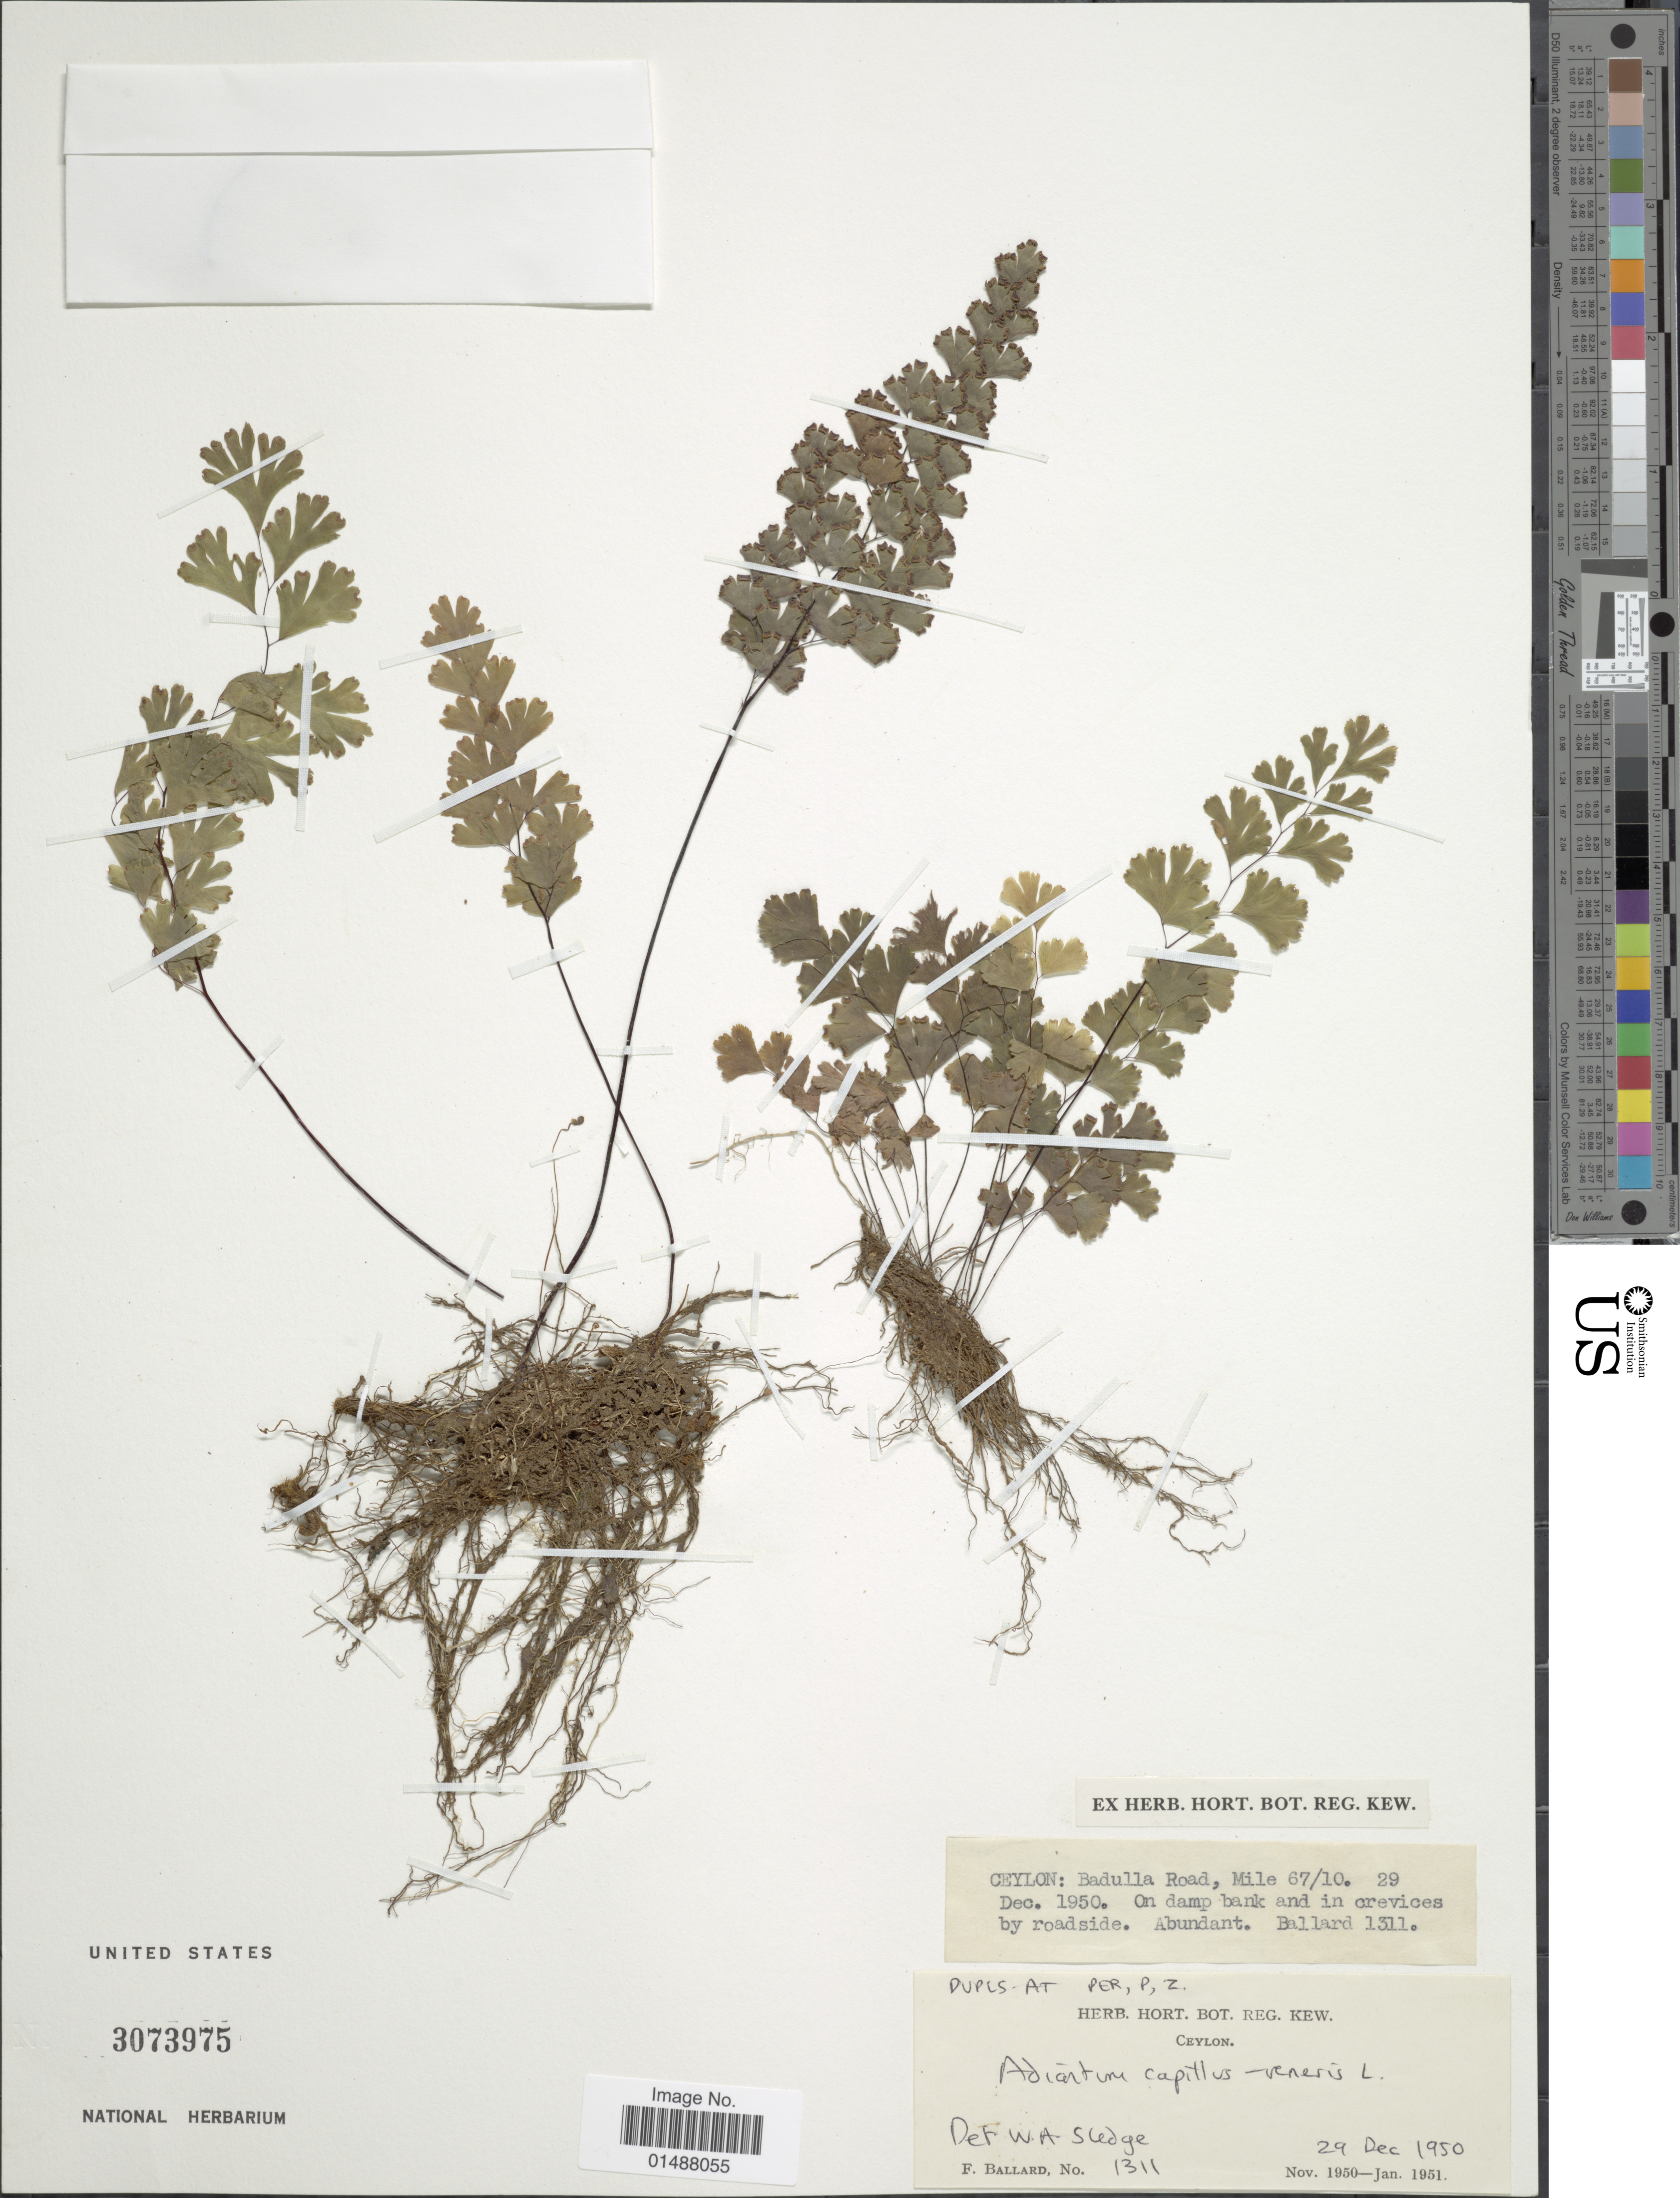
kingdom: Plantae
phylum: Tracheophyta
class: Polypodiopsida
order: Polypodiales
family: Pteridaceae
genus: Adiantum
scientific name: Adiantum capillus-veneris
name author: L.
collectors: F. Ballard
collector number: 1311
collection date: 1950-11/1951-01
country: Sri Lanka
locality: Ceylon: Badulla road, Mile 67/10, on damp bank and in crevices by roadside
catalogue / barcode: US 3073975